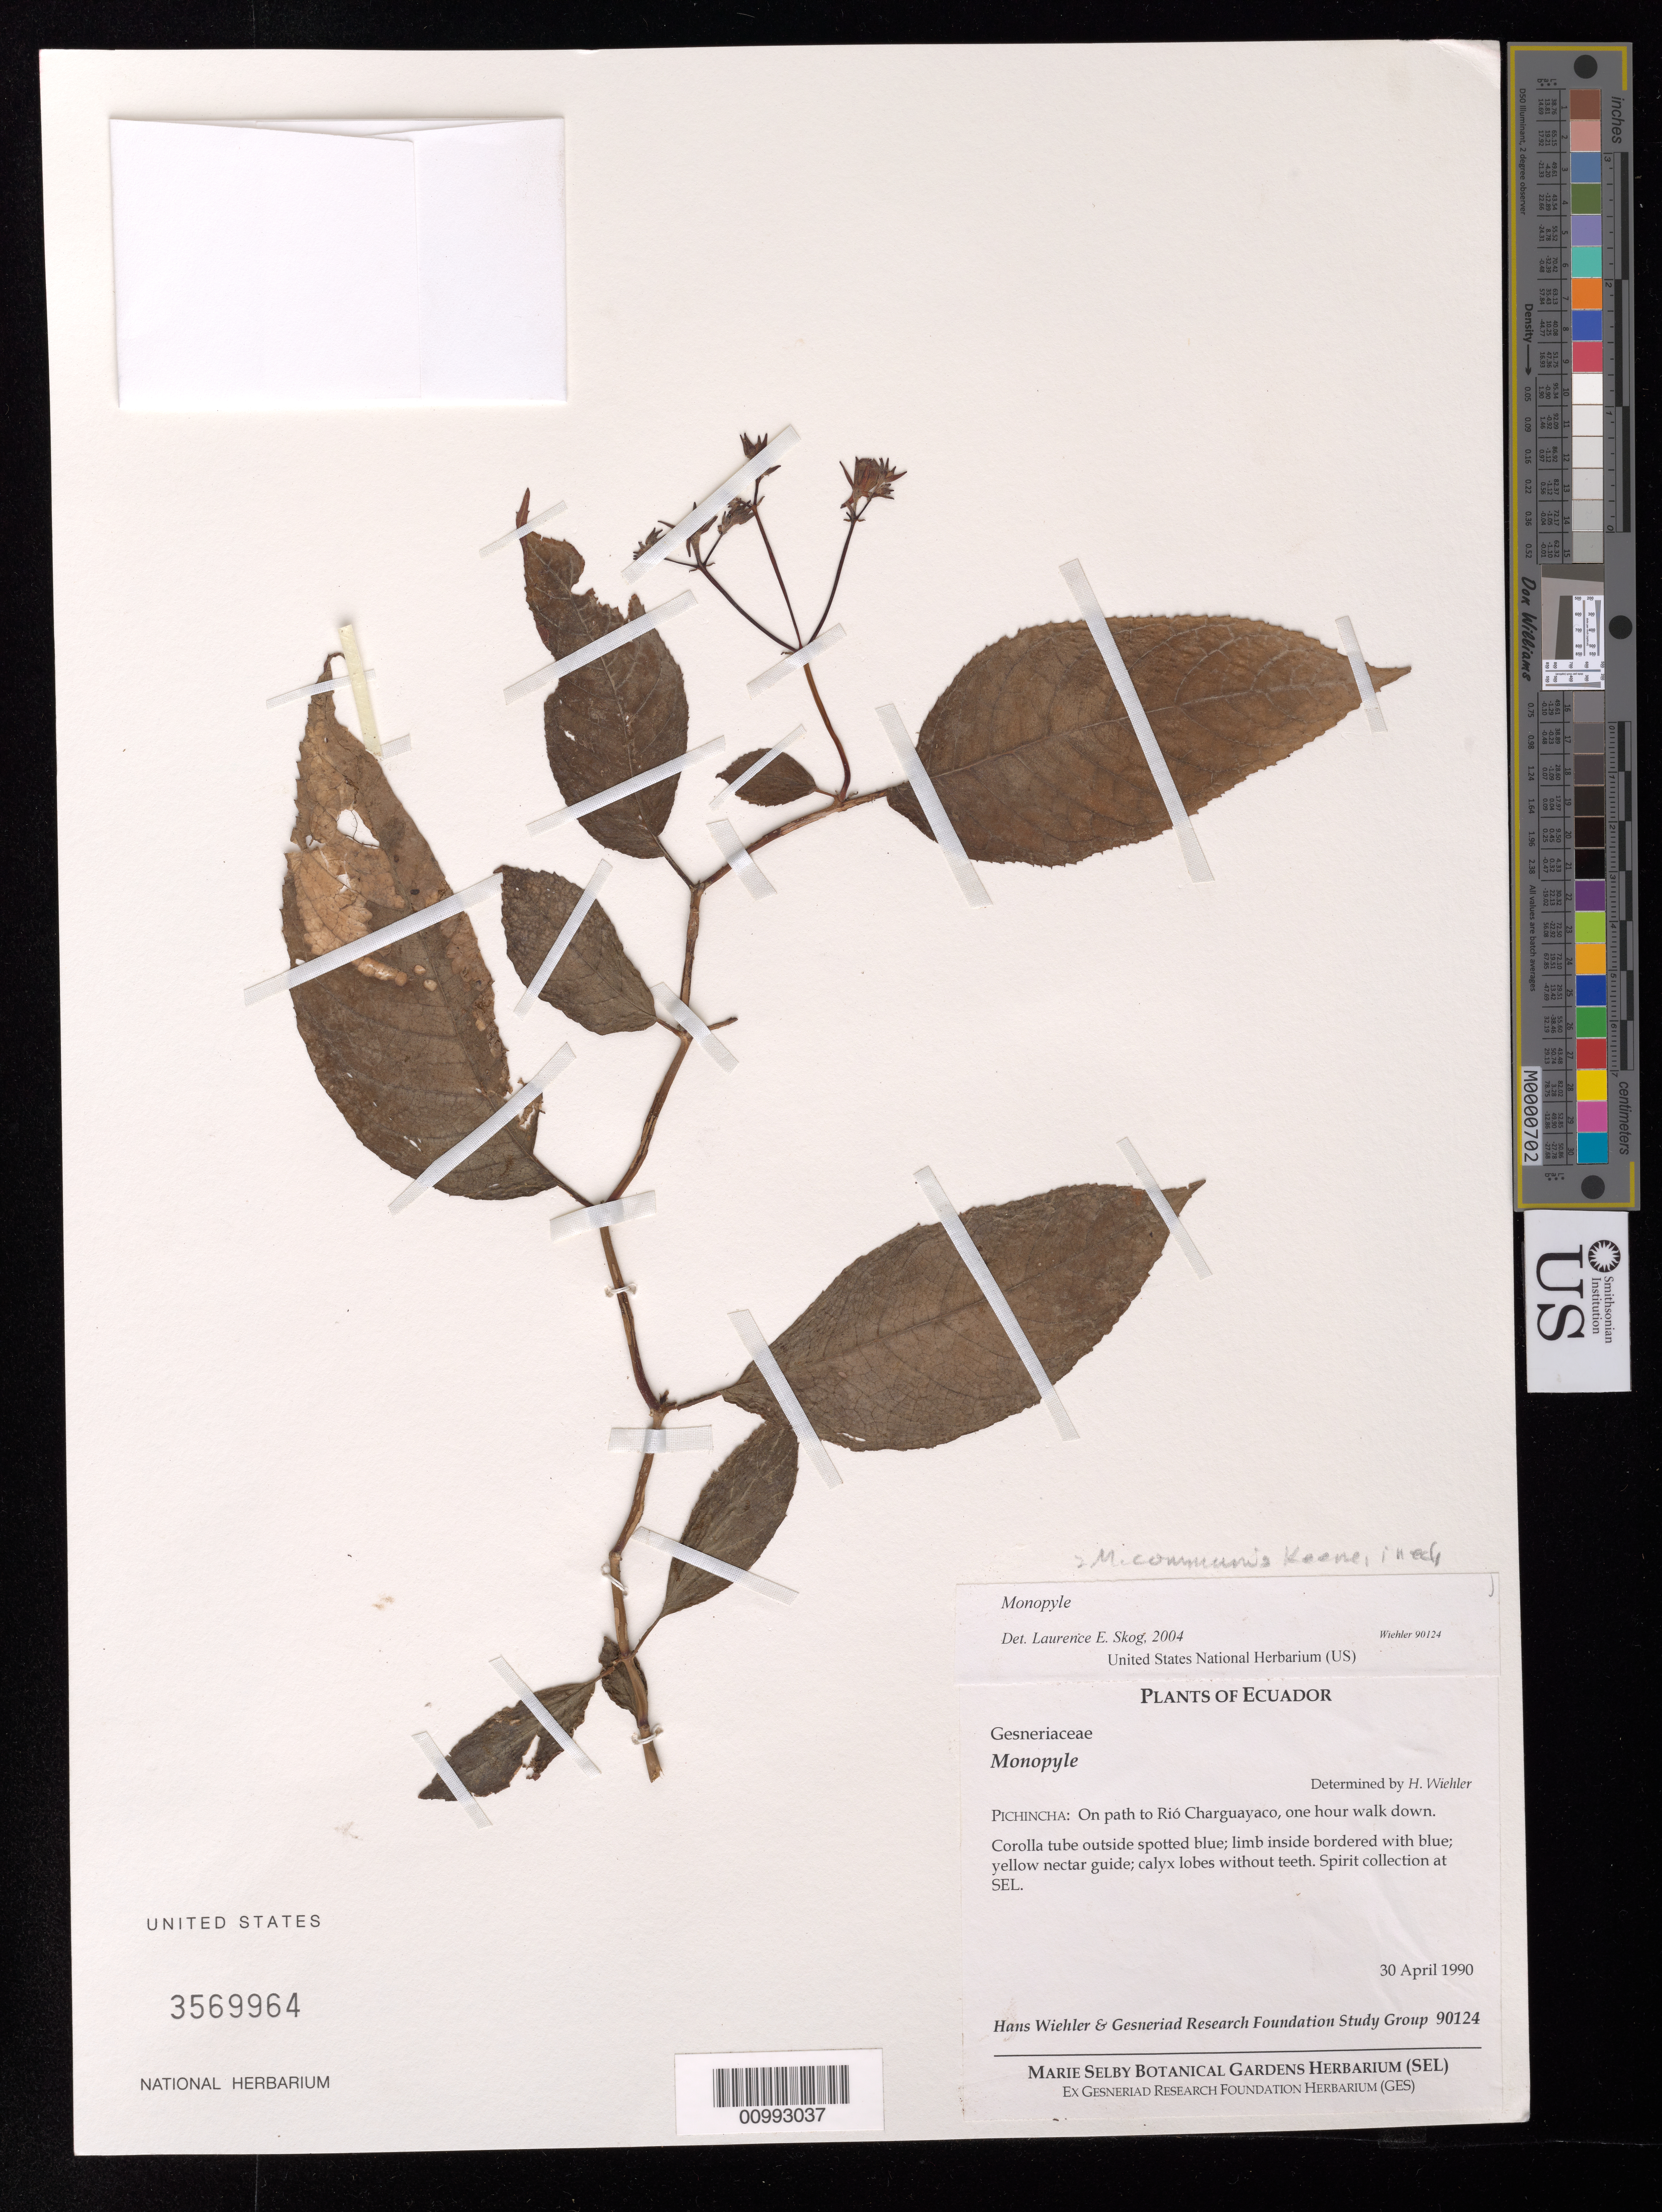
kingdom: Plantae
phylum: Tracheophyta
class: Magnoliopsida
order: Lamiales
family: Gesneriaceae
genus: Monopyle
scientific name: Monopyle chocoensis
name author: Keene & J.L. Clark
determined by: Clark, J. L., (SEL), The Marie Selby Botanical Garden (UNITED STATES)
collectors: H. J. Wiehler & GRF Study Group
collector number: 90124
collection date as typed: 30 Apr 1990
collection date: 1990-04-30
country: Ecuador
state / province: Pichincha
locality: Pichincha: on path to Rió Charguayaco, one hour walk down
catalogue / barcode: US 3569964